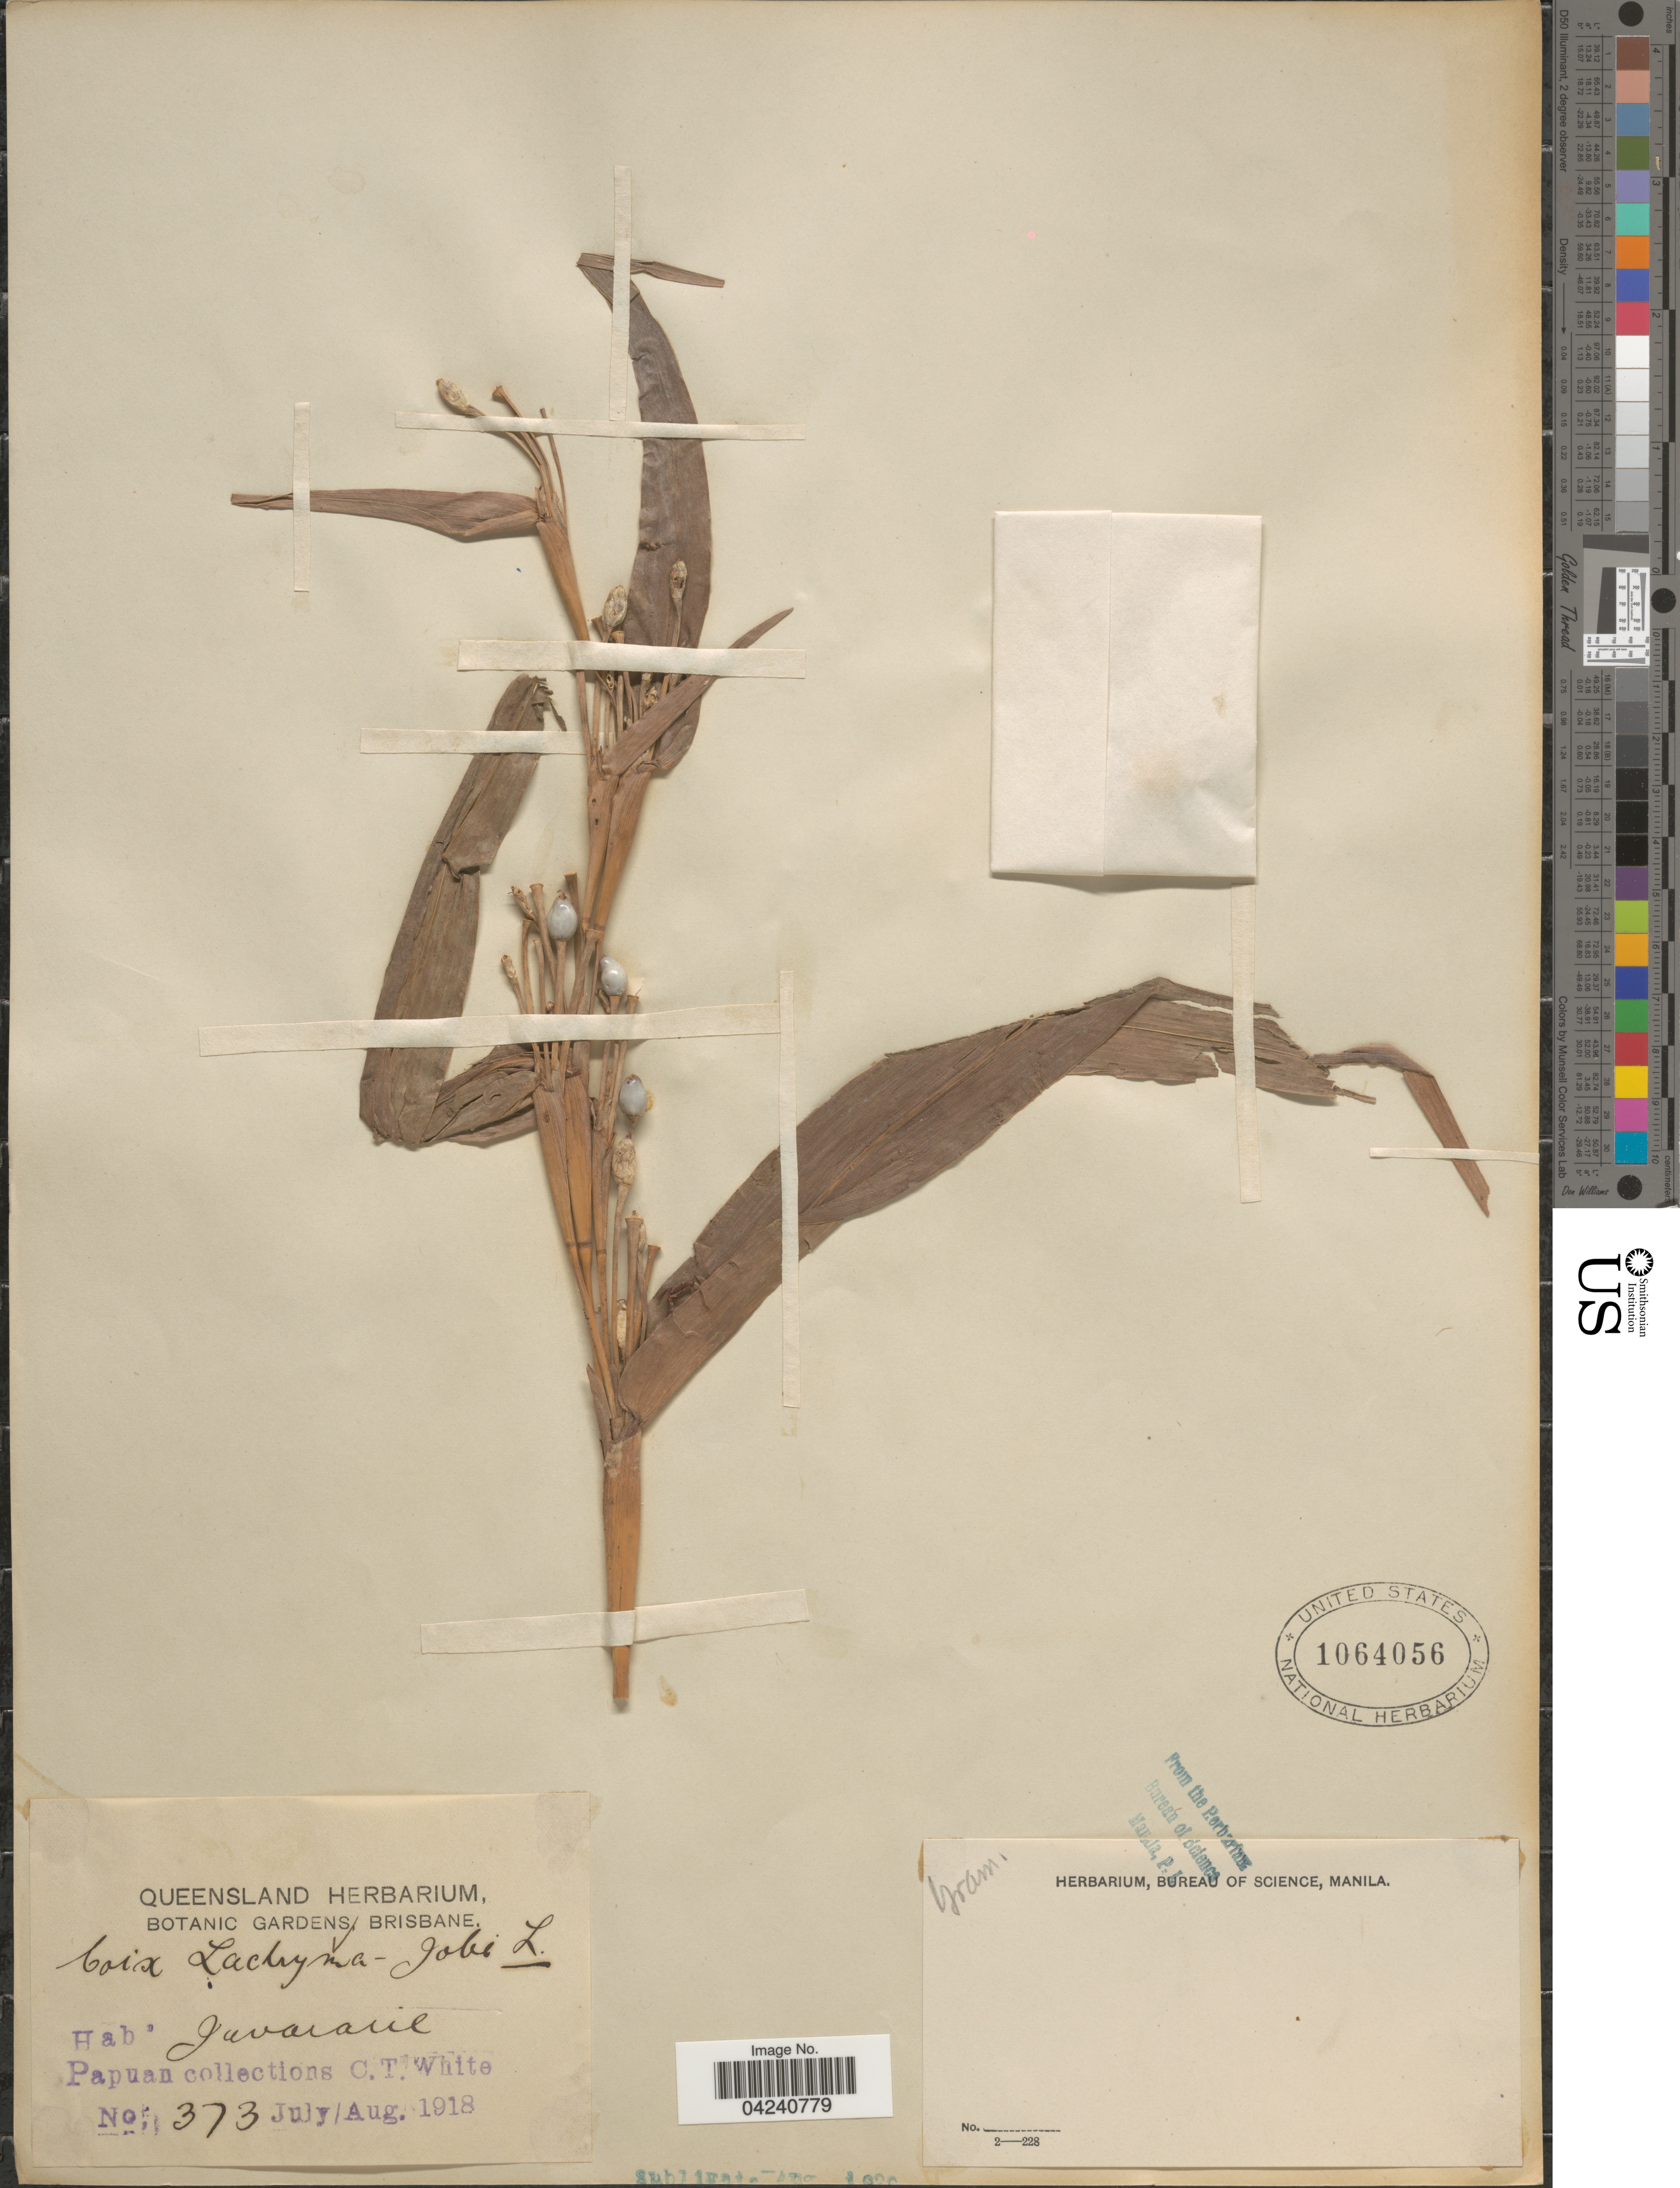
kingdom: Plantae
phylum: Tracheophyta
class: Liliopsida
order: Poales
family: Poaceae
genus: Coix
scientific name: Coix lacryma-jobi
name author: L.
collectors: C. T. White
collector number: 373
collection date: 1918-07/1918-08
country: Indonesia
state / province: Java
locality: Papuan [unsure placement].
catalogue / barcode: US 1064056